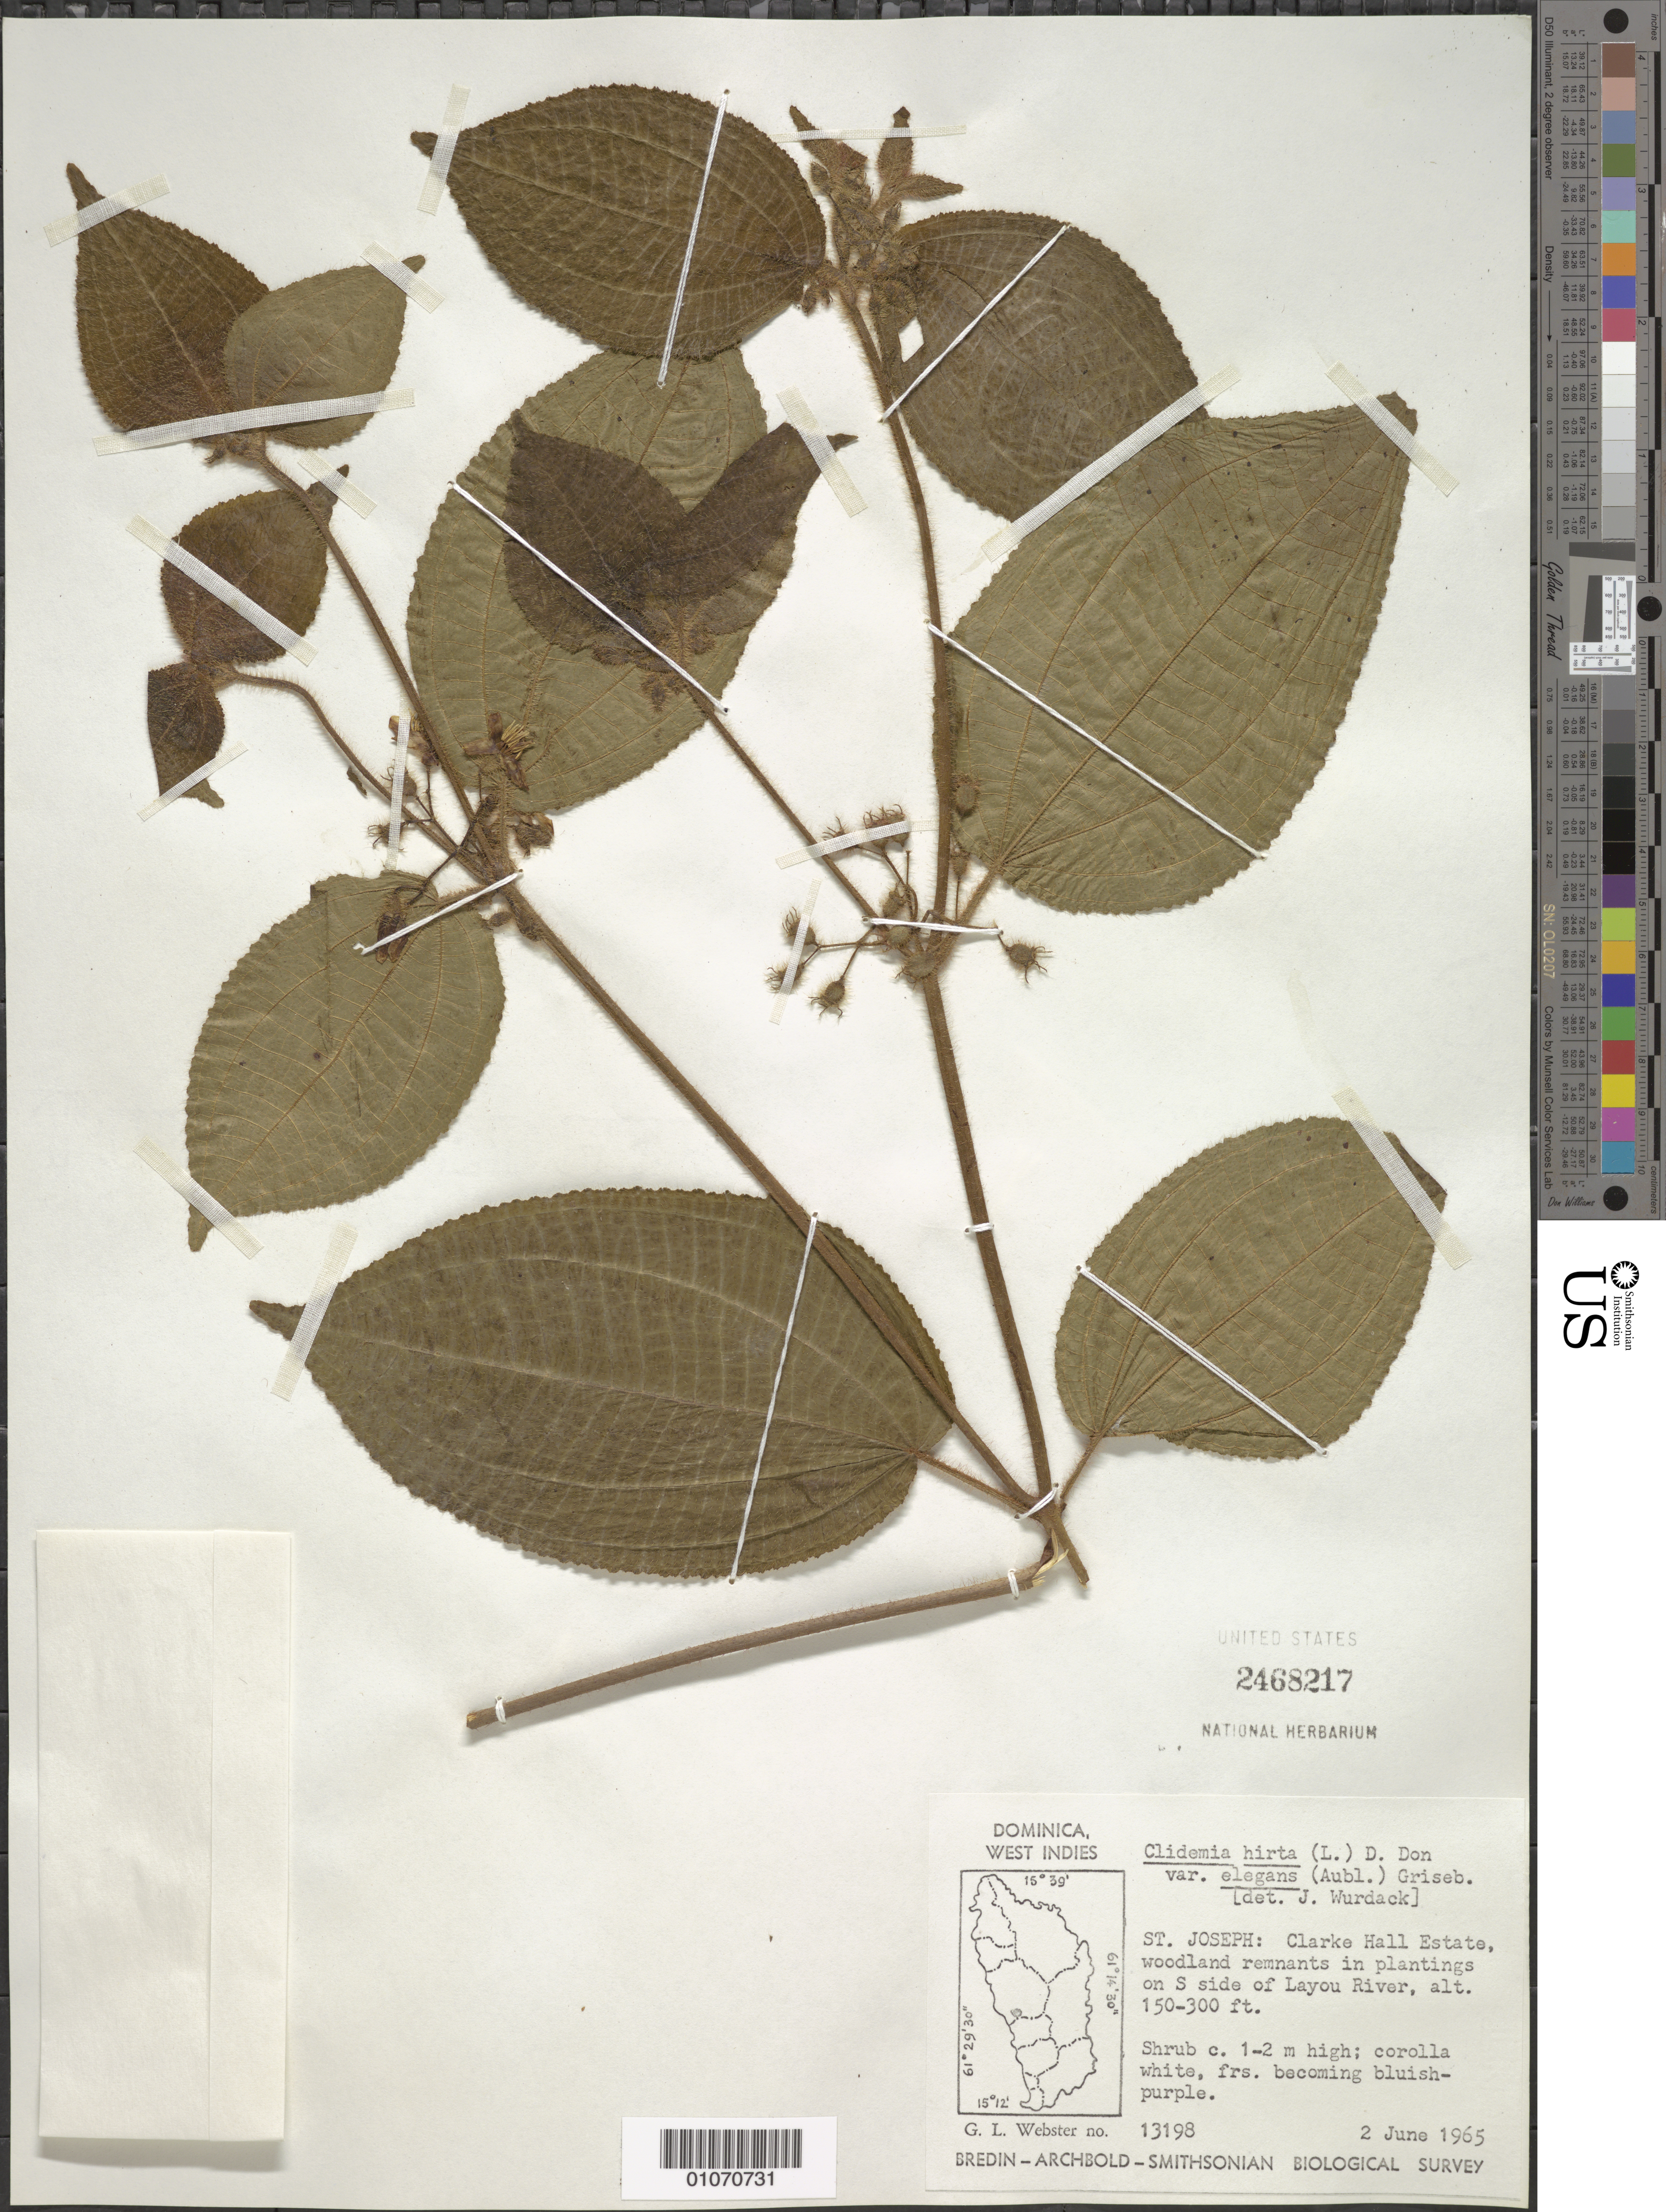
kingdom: Plantae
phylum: Tracheophyta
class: Magnoliopsida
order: Myrtales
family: Melastomataceae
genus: Clidemia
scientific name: Clidemia hirta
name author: (L.) D. Don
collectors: G. L. Webster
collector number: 13198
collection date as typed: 02 Jun 1965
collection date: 1965-06-02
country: Dominica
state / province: St. Joseph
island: Dominica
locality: Clarke Hall Estate, on S side of Layou River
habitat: Woodland remnants in plantings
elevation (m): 46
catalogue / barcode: US 2468217